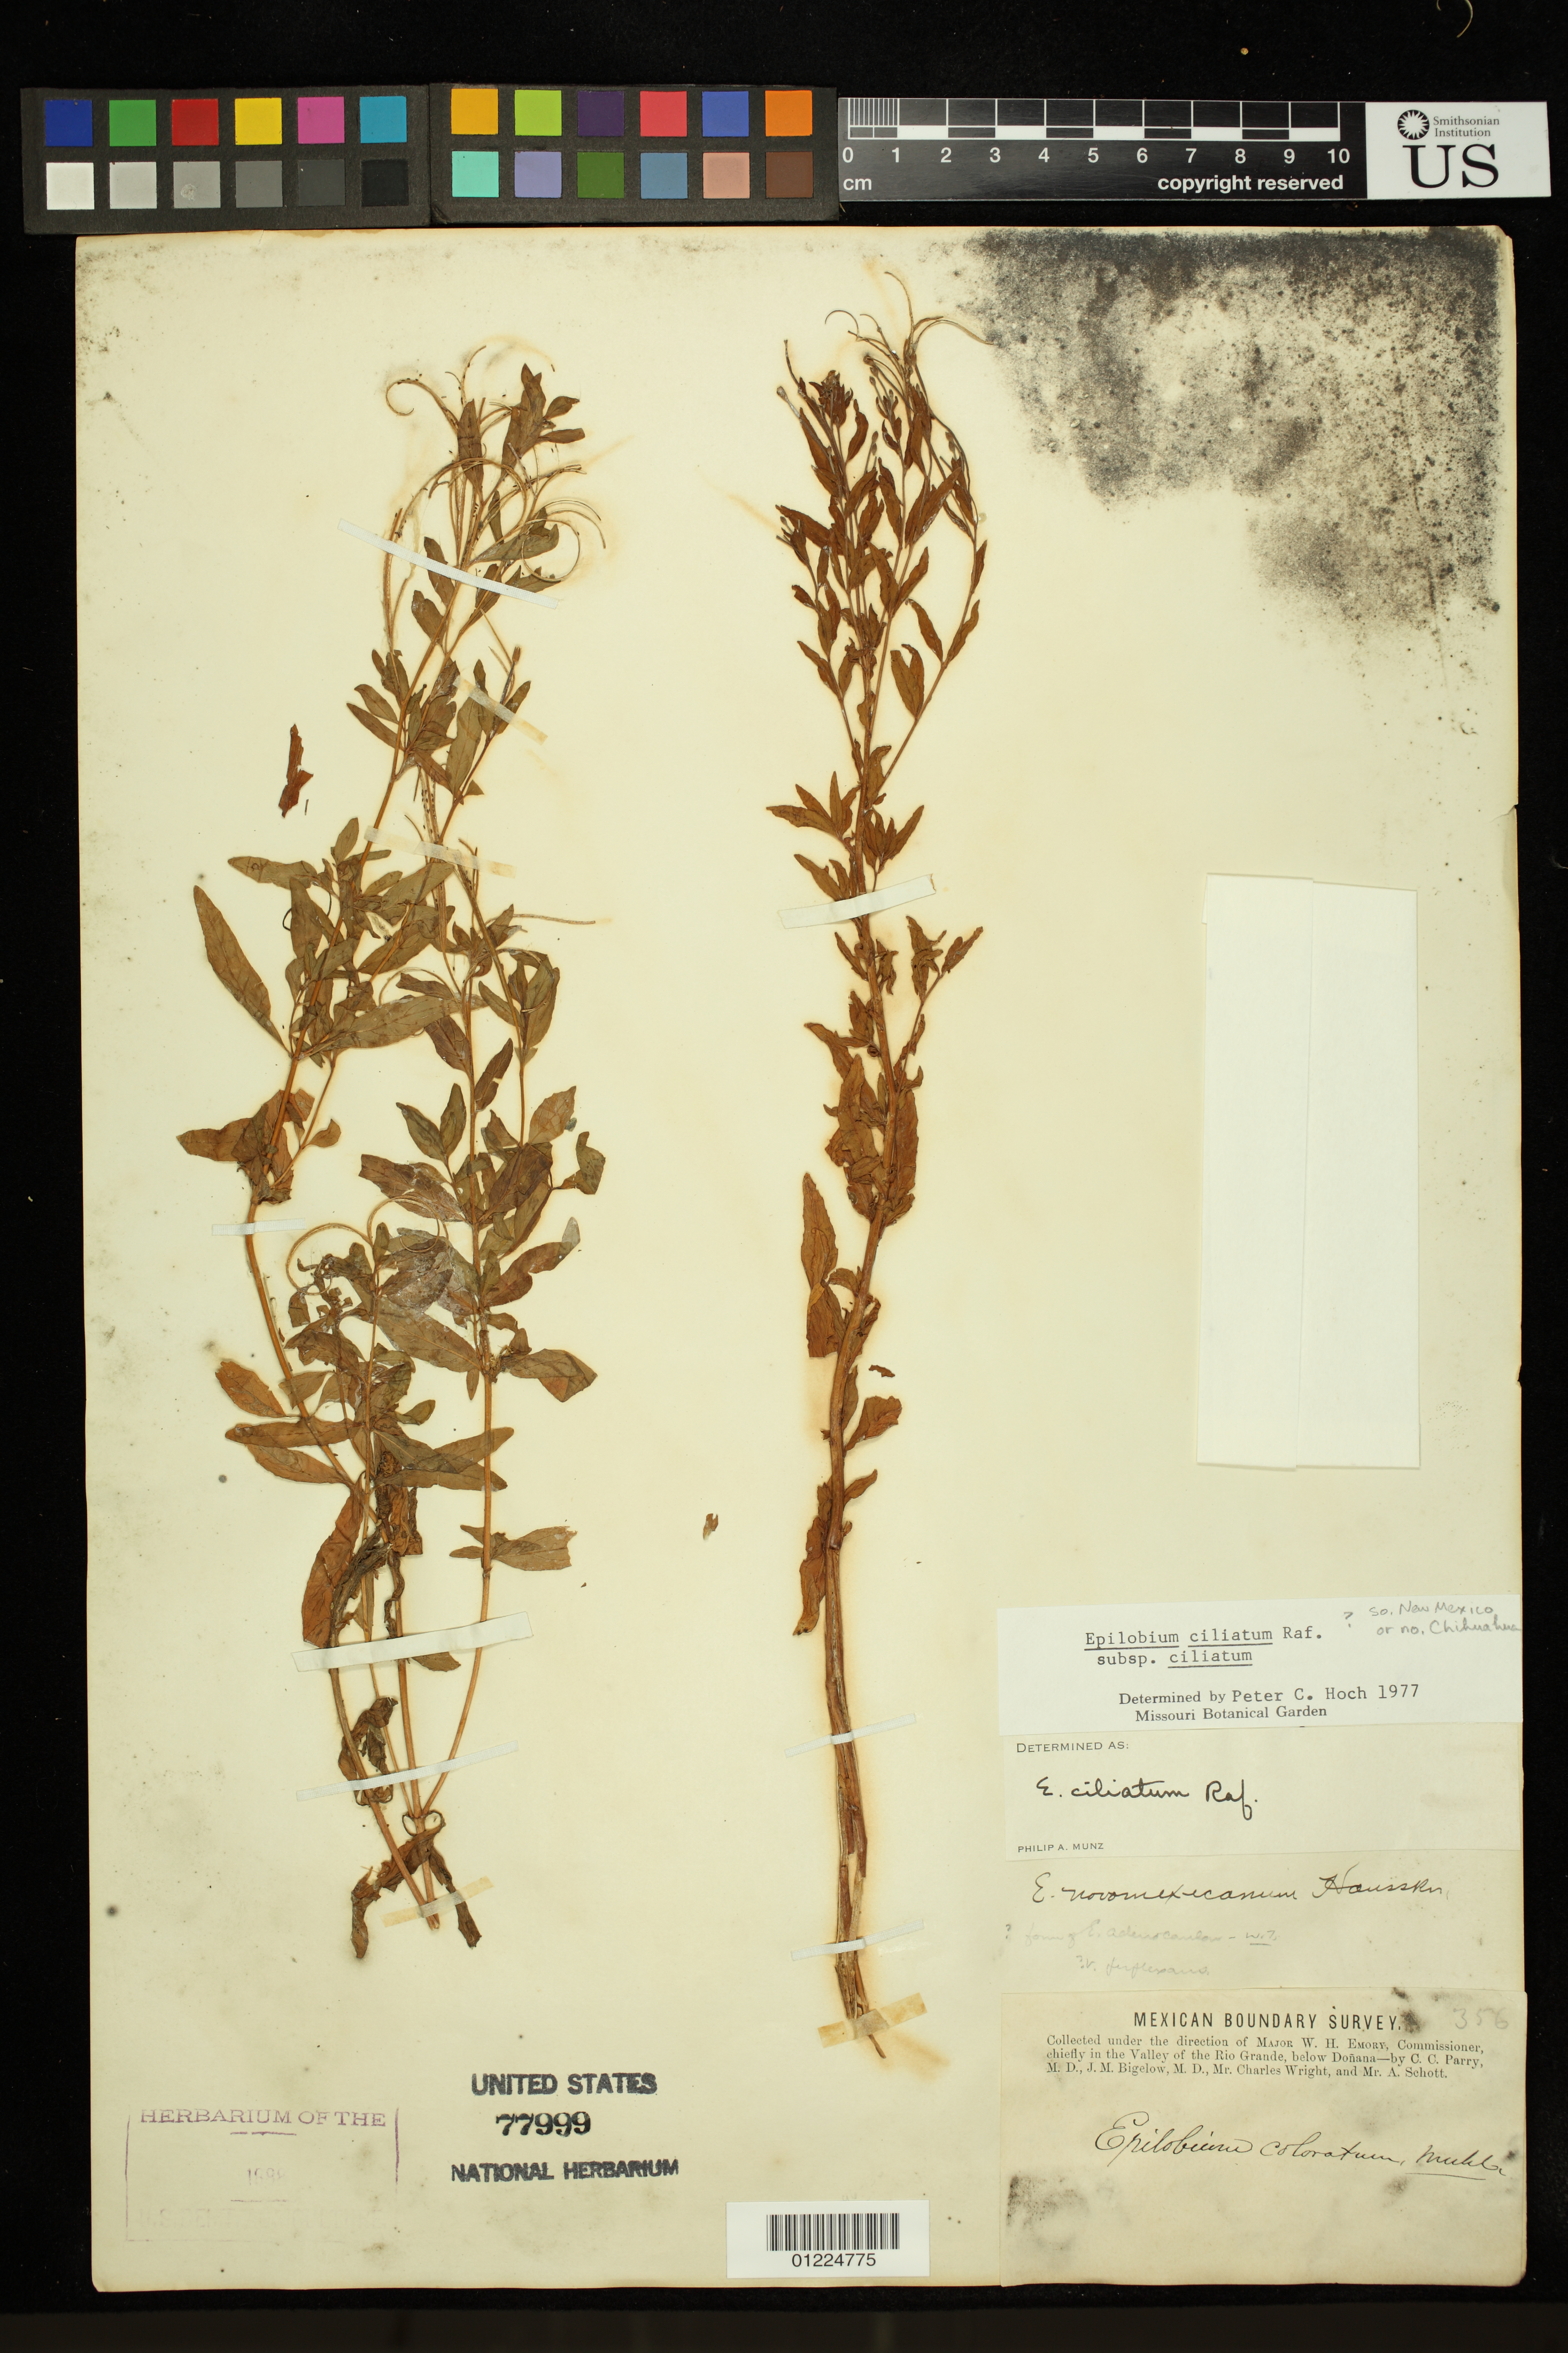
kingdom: Plantae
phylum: Tracheophyta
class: Magnoliopsida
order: Myrtales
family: Onagraceae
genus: Epilobium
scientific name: Epilobium ciliatum subsp. ciliatum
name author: Raf.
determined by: Hoch, P. C.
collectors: C. C. Parry, J. M. Bigelow, C. Wright & A. C. V. Schott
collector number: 356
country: United States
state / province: New Mexico / Texas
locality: Valley of the Rio Grande, below Doñana.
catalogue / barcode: US 77999